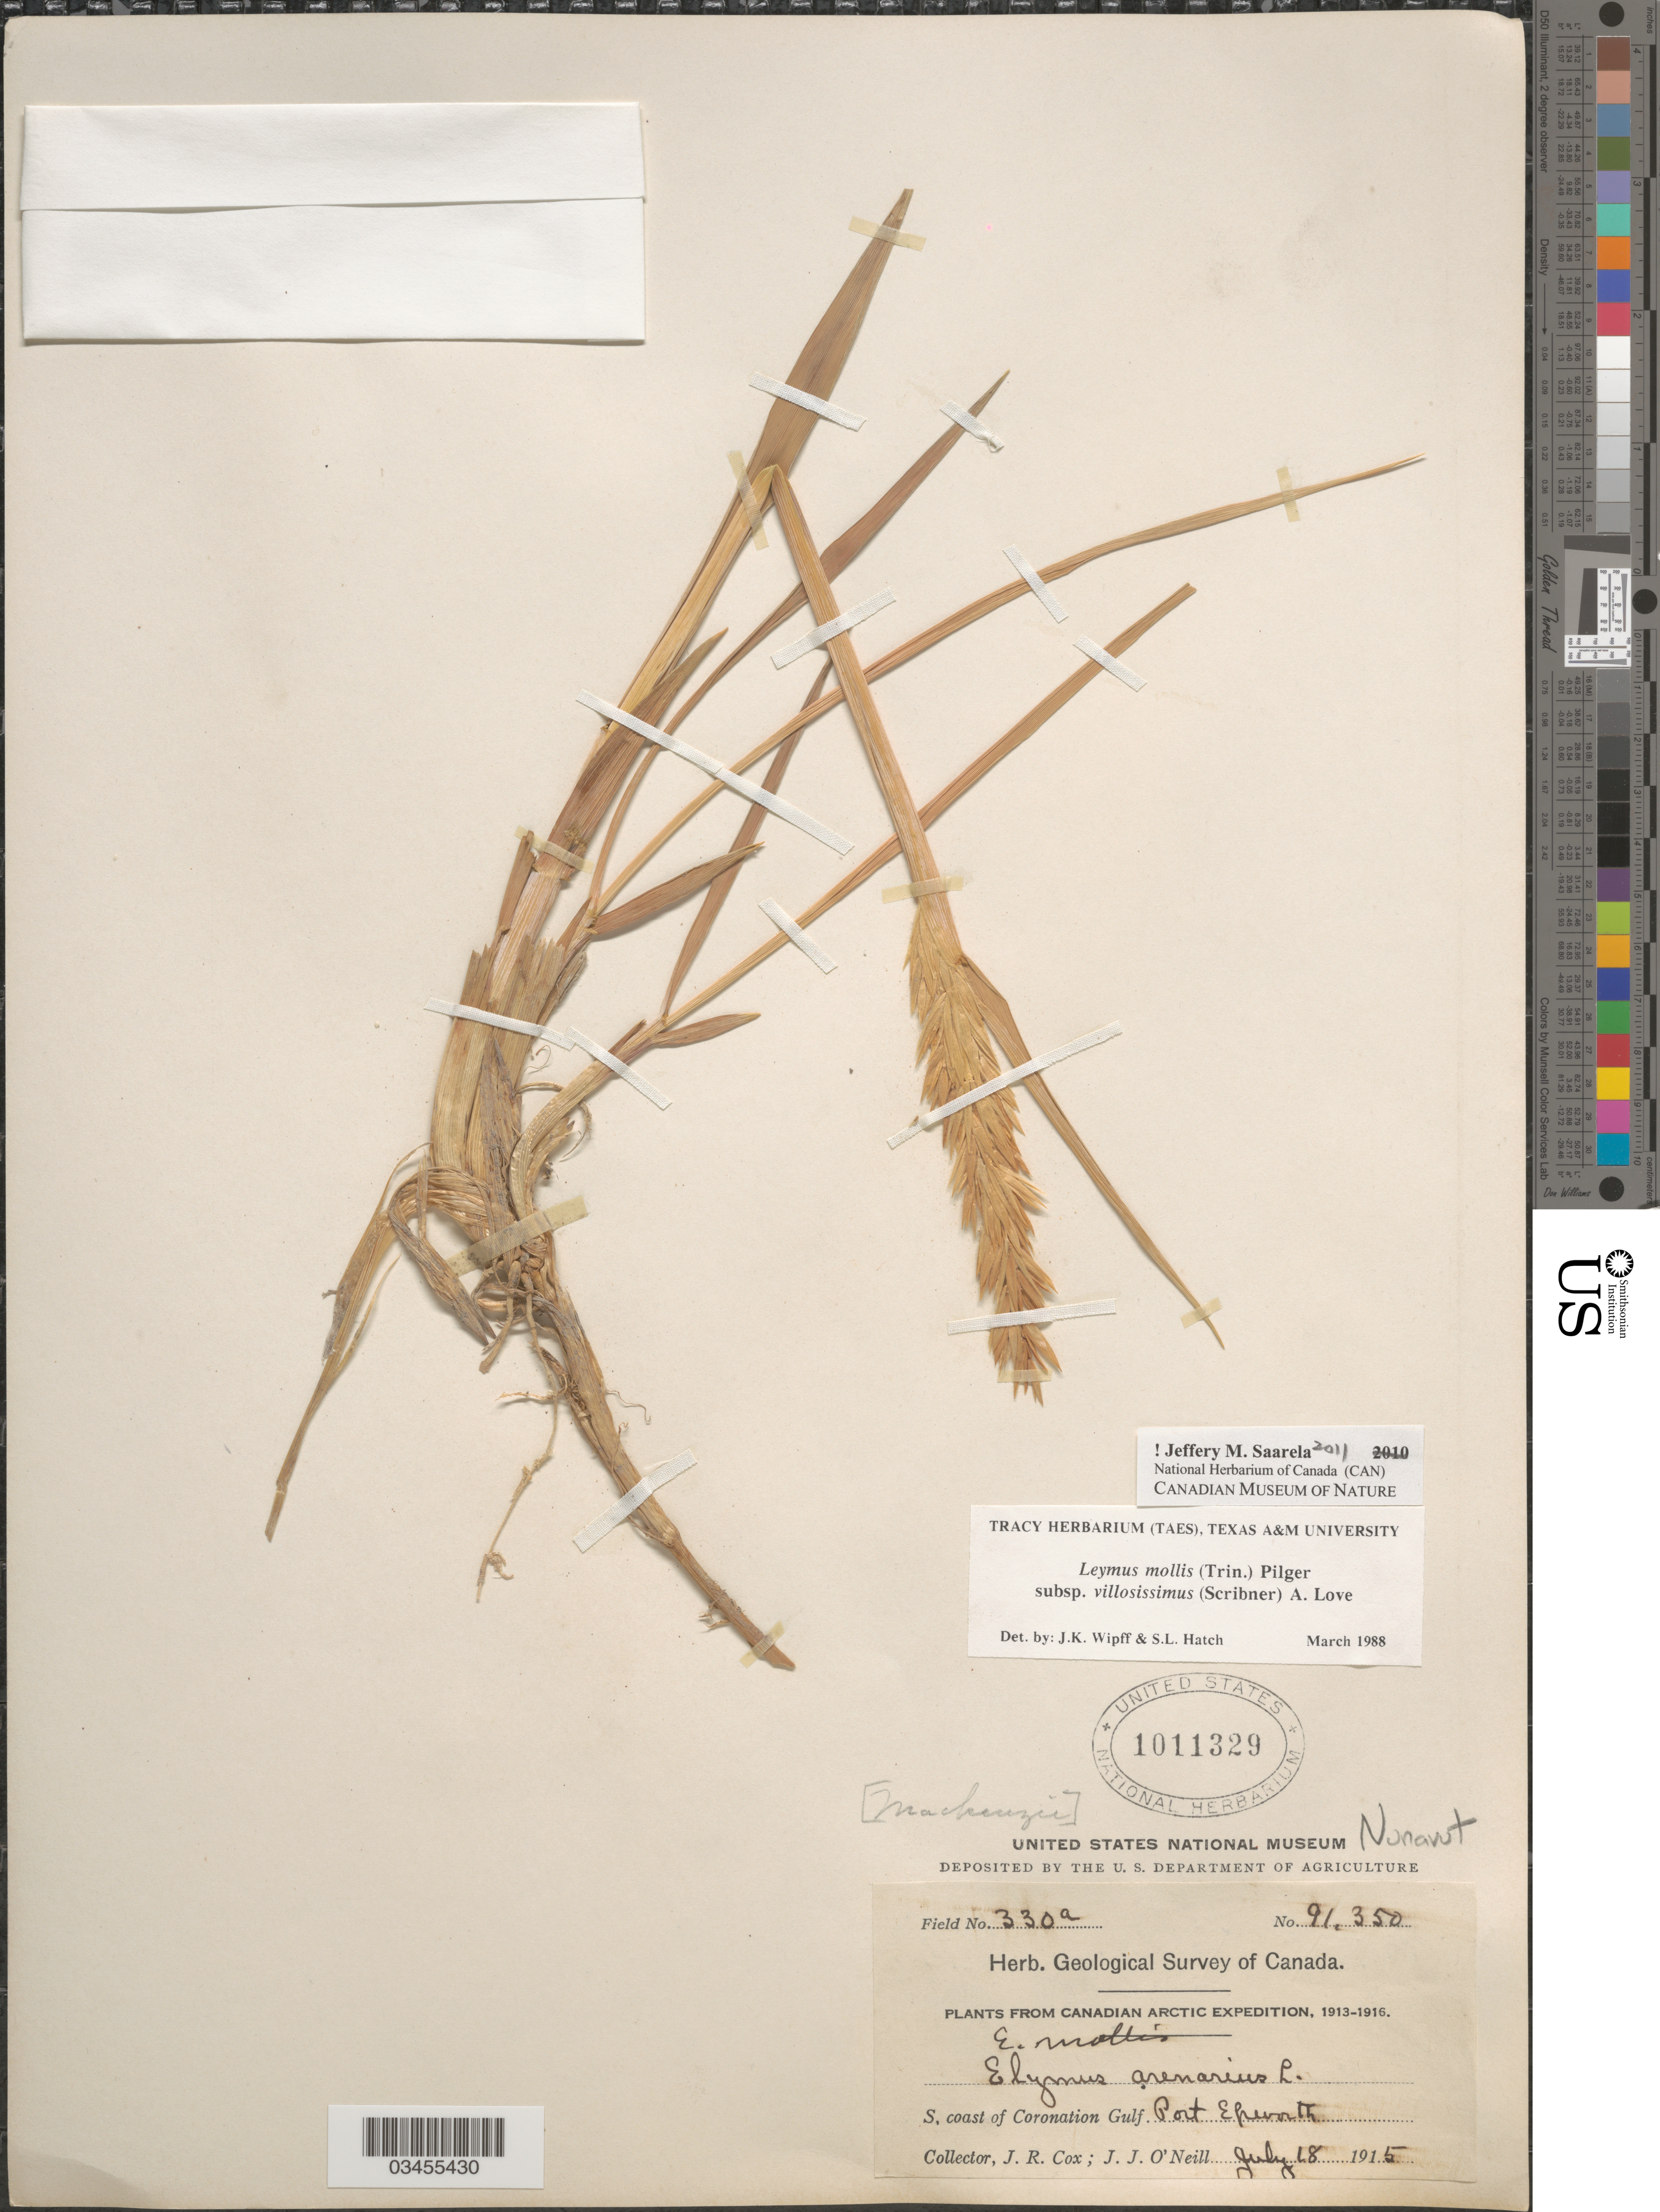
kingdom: Plantae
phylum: Tracheophyta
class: Liliopsida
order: Poales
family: Poaceae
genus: Leymus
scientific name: Leymus mollis subsp. villosissimus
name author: (Scribn.) Á. Löve & D. Löve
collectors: J. Cox & J. J. O'Neill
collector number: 330a/91350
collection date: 1915-07-18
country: Canada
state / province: Nunavut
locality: Geological Survey of Canada. Canadian Arctic Expedition, 1913-1916. S. coast of Coronation Gulf. Port Epworth.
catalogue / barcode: US 1011329